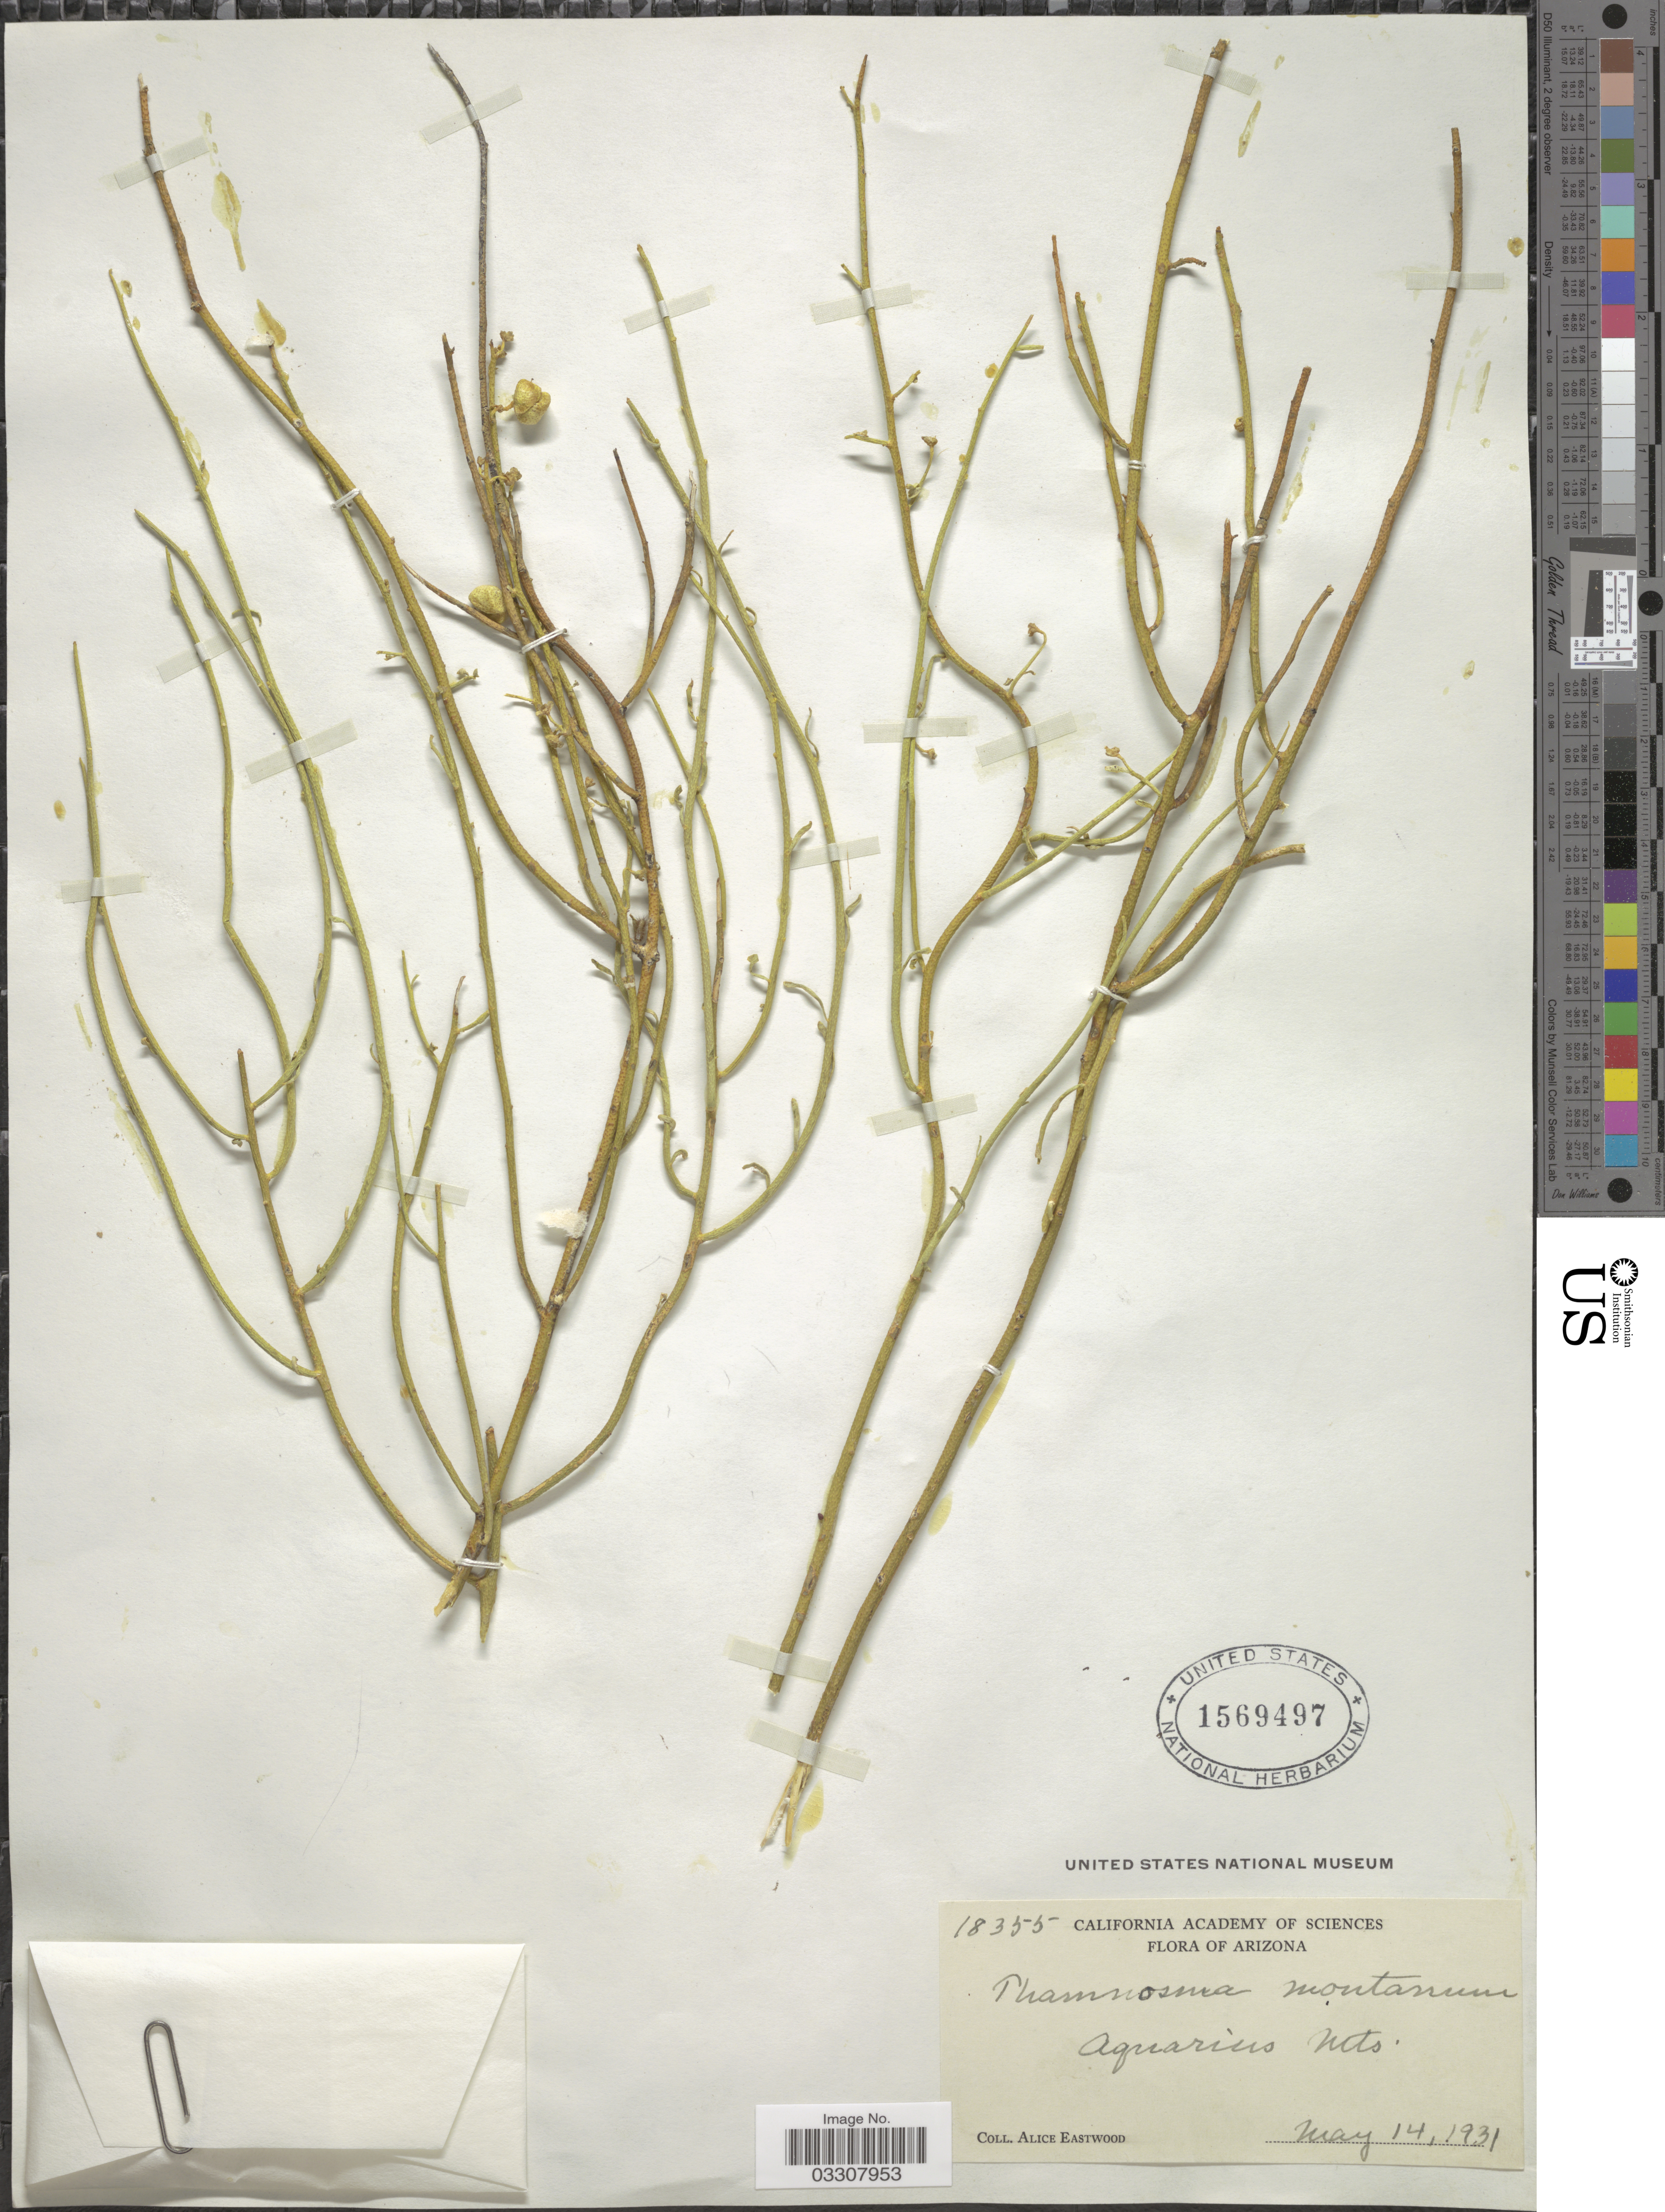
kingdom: Plantae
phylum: Tracheophyta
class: Magnoliopsida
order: Sapindales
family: Rutaceae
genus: Thamnosma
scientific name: Thamnosma montana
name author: Torr. & Frém.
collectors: A. Eastwood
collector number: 18355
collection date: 1931-05-14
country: United States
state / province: Arizona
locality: Aquarius Mts.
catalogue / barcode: US 1569497